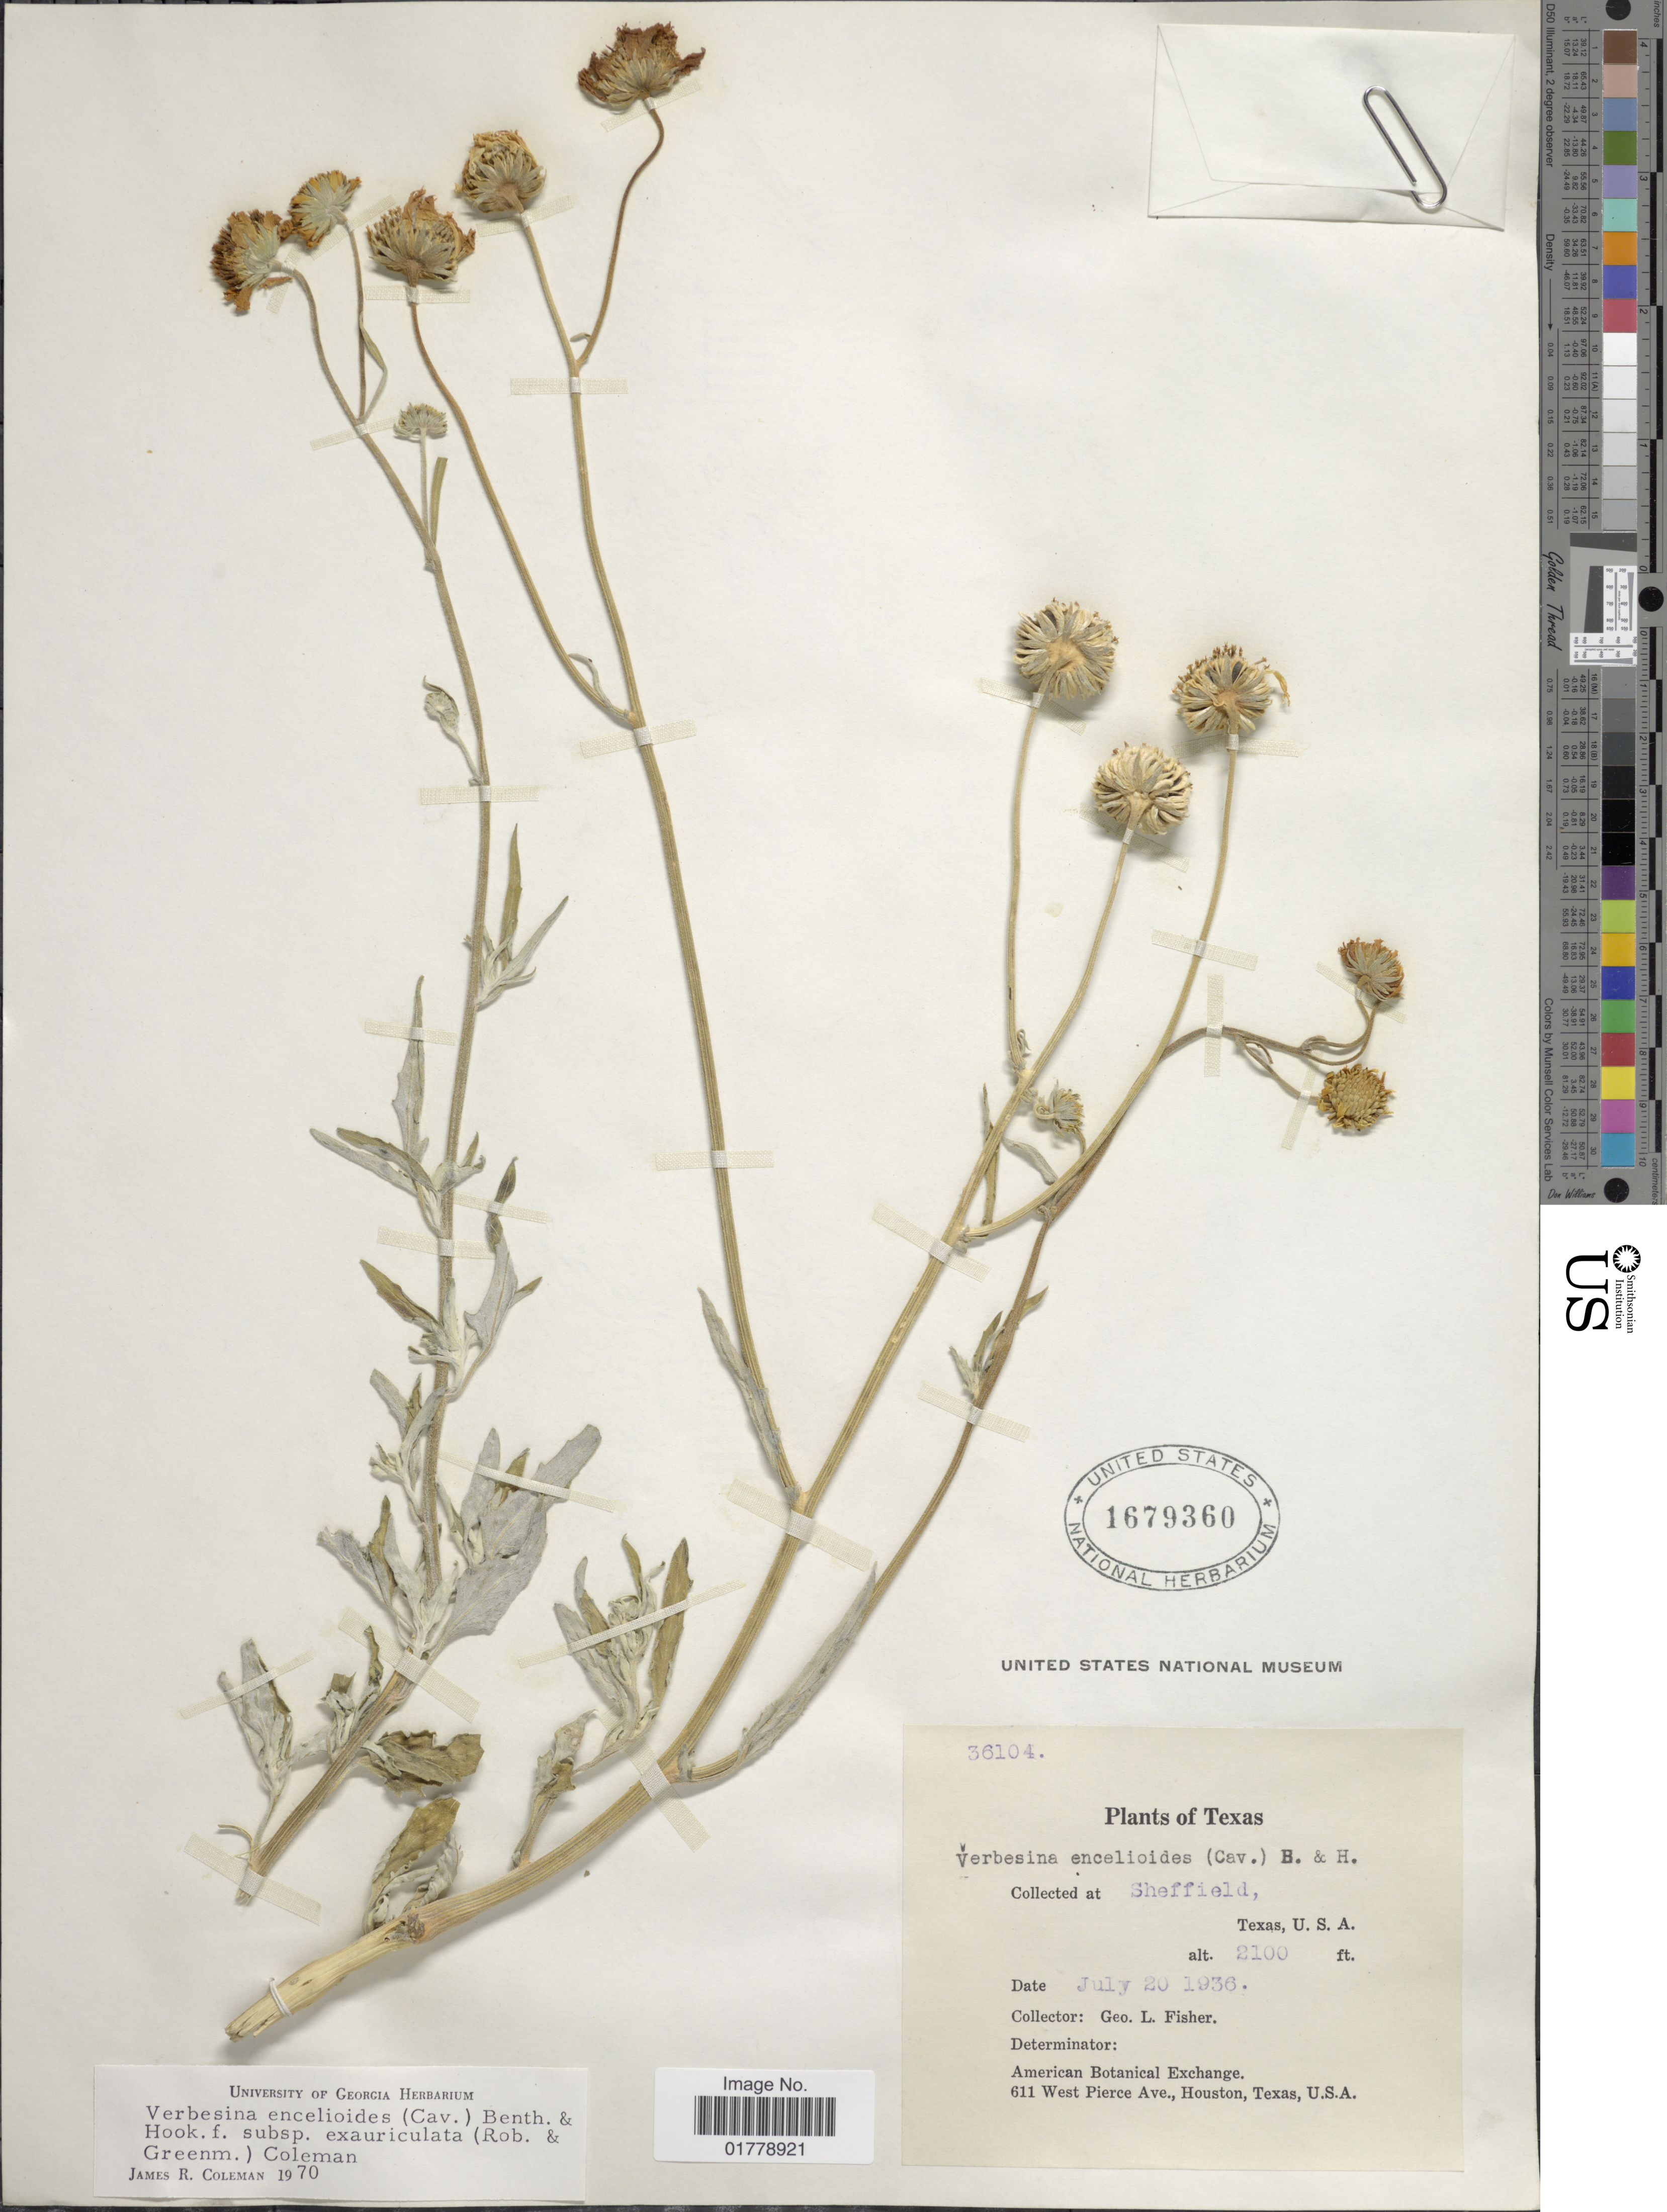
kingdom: Plantae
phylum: Tracheophyta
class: Magnoliopsida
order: Asterales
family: Asteraceae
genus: Verbesina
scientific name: Verbesina encelioides var. cana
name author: (B.L. Rob.) Greenm.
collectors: G. L. Fisher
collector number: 36104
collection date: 1936-07-20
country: United States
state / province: Texas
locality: Sheffield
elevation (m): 640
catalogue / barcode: US 1679360